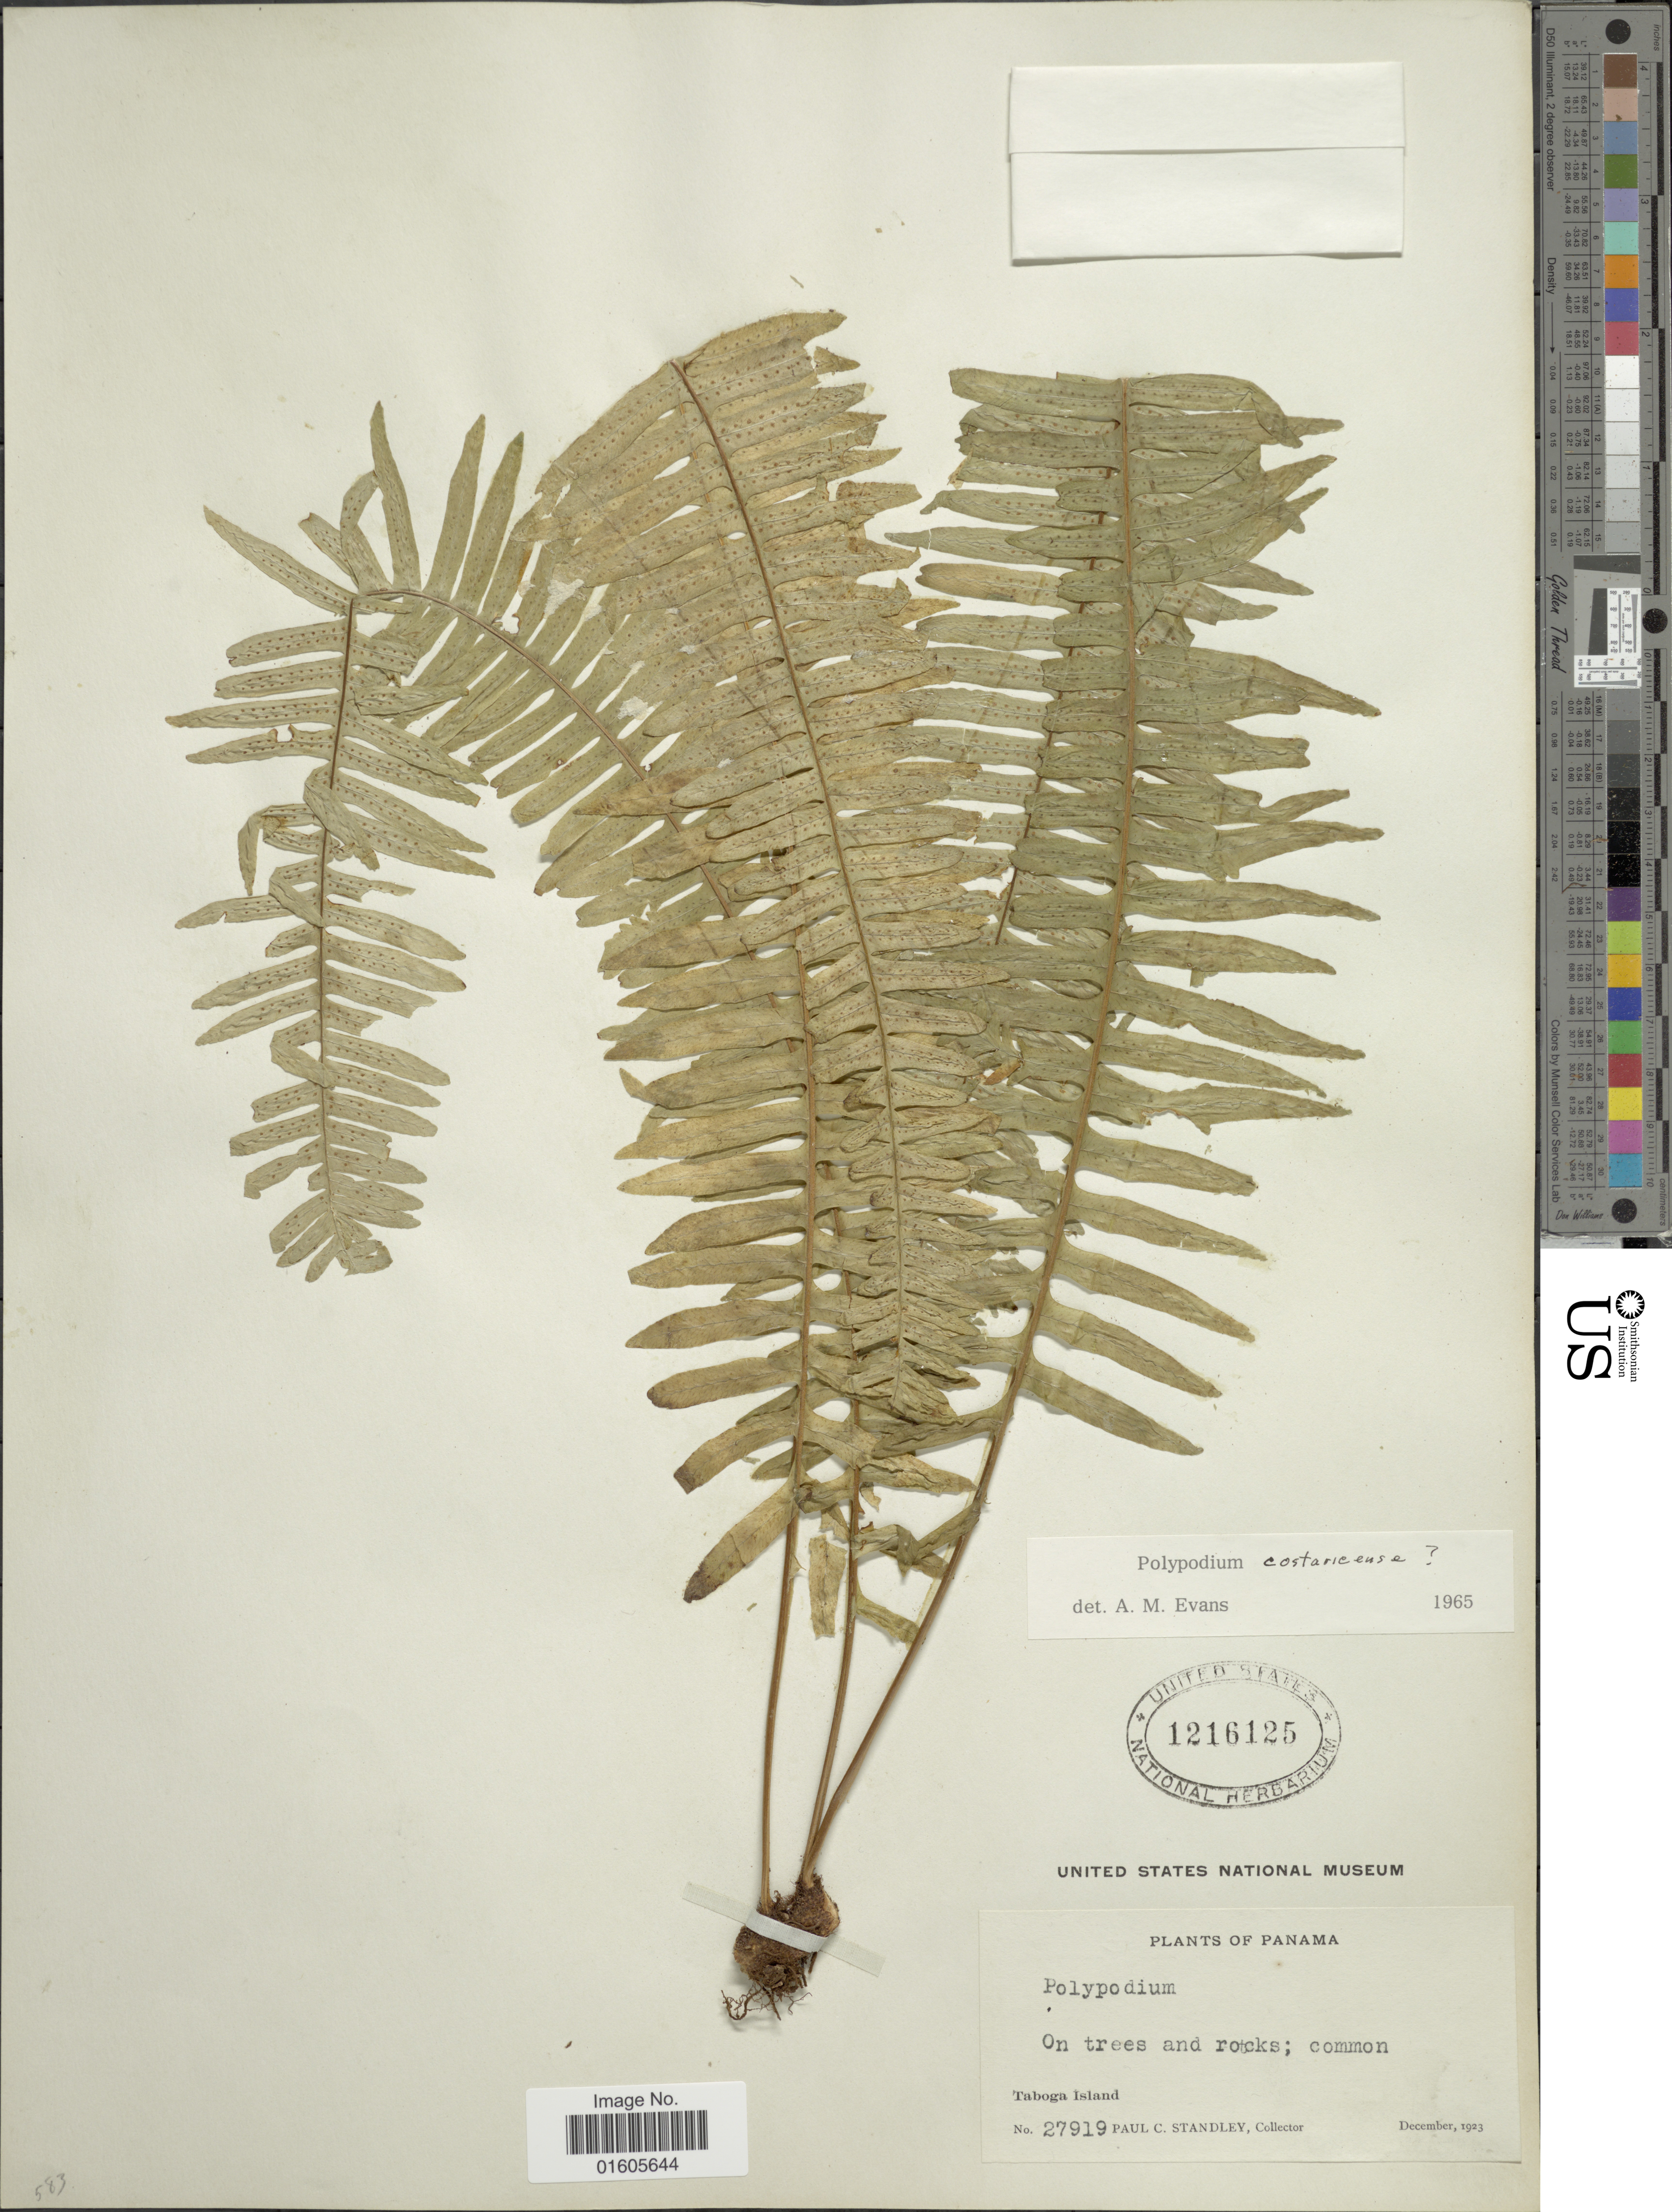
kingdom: Plantae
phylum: Tracheophyta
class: Polypodiopsida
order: Polypodiales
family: Polypodiaceae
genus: Serpocaulon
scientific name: Serpocaulon wagneri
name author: (Mett.) A.R. Sm.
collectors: P. C. Standley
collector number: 27919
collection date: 1923-12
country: Panama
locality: Taboga Island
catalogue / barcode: US 1216125